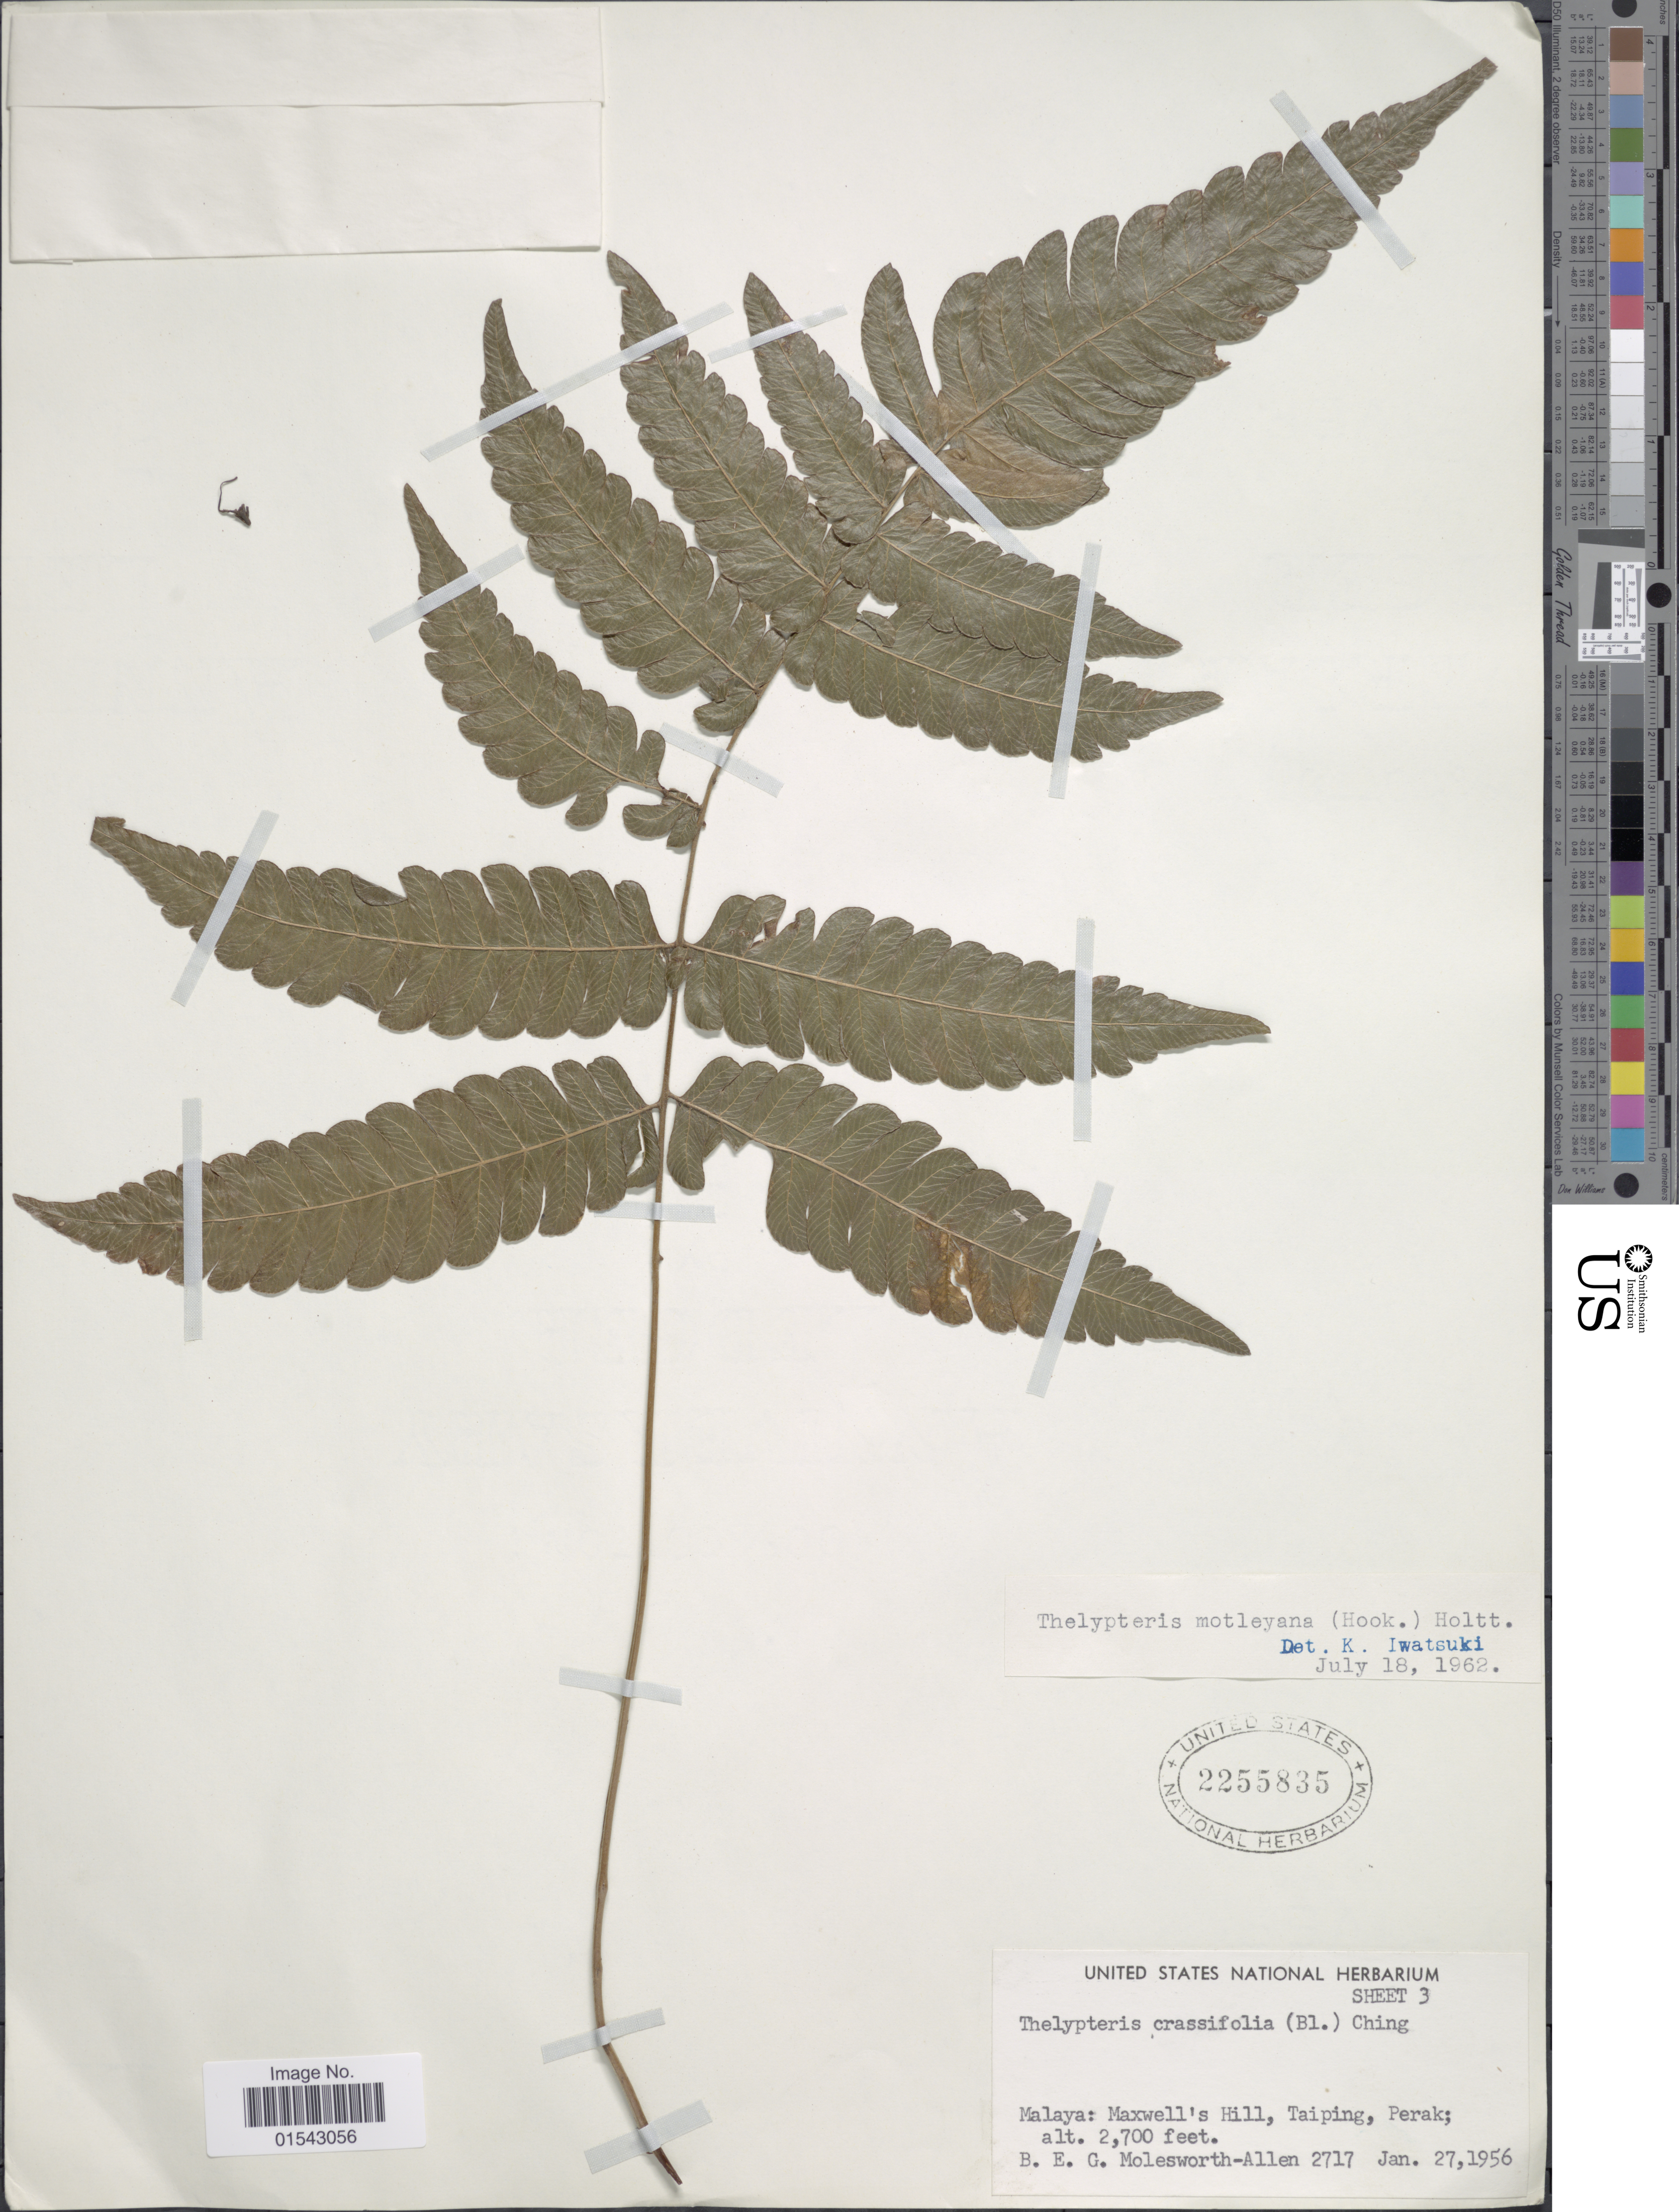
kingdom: Plantae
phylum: Tracheophyta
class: Polypodiopsida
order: Polypodiales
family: Thelypteridaceae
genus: Mesophlebion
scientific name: Mesophlebion motleyanum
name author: (Hook. ex Hook.) Holttum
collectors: B. E. G. Molesworth-Allen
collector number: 2717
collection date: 1956-01-27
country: Malaysia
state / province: Perak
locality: Malaya: Maxwell's Hill, Taiping, Perak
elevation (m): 823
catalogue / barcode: US 2255835